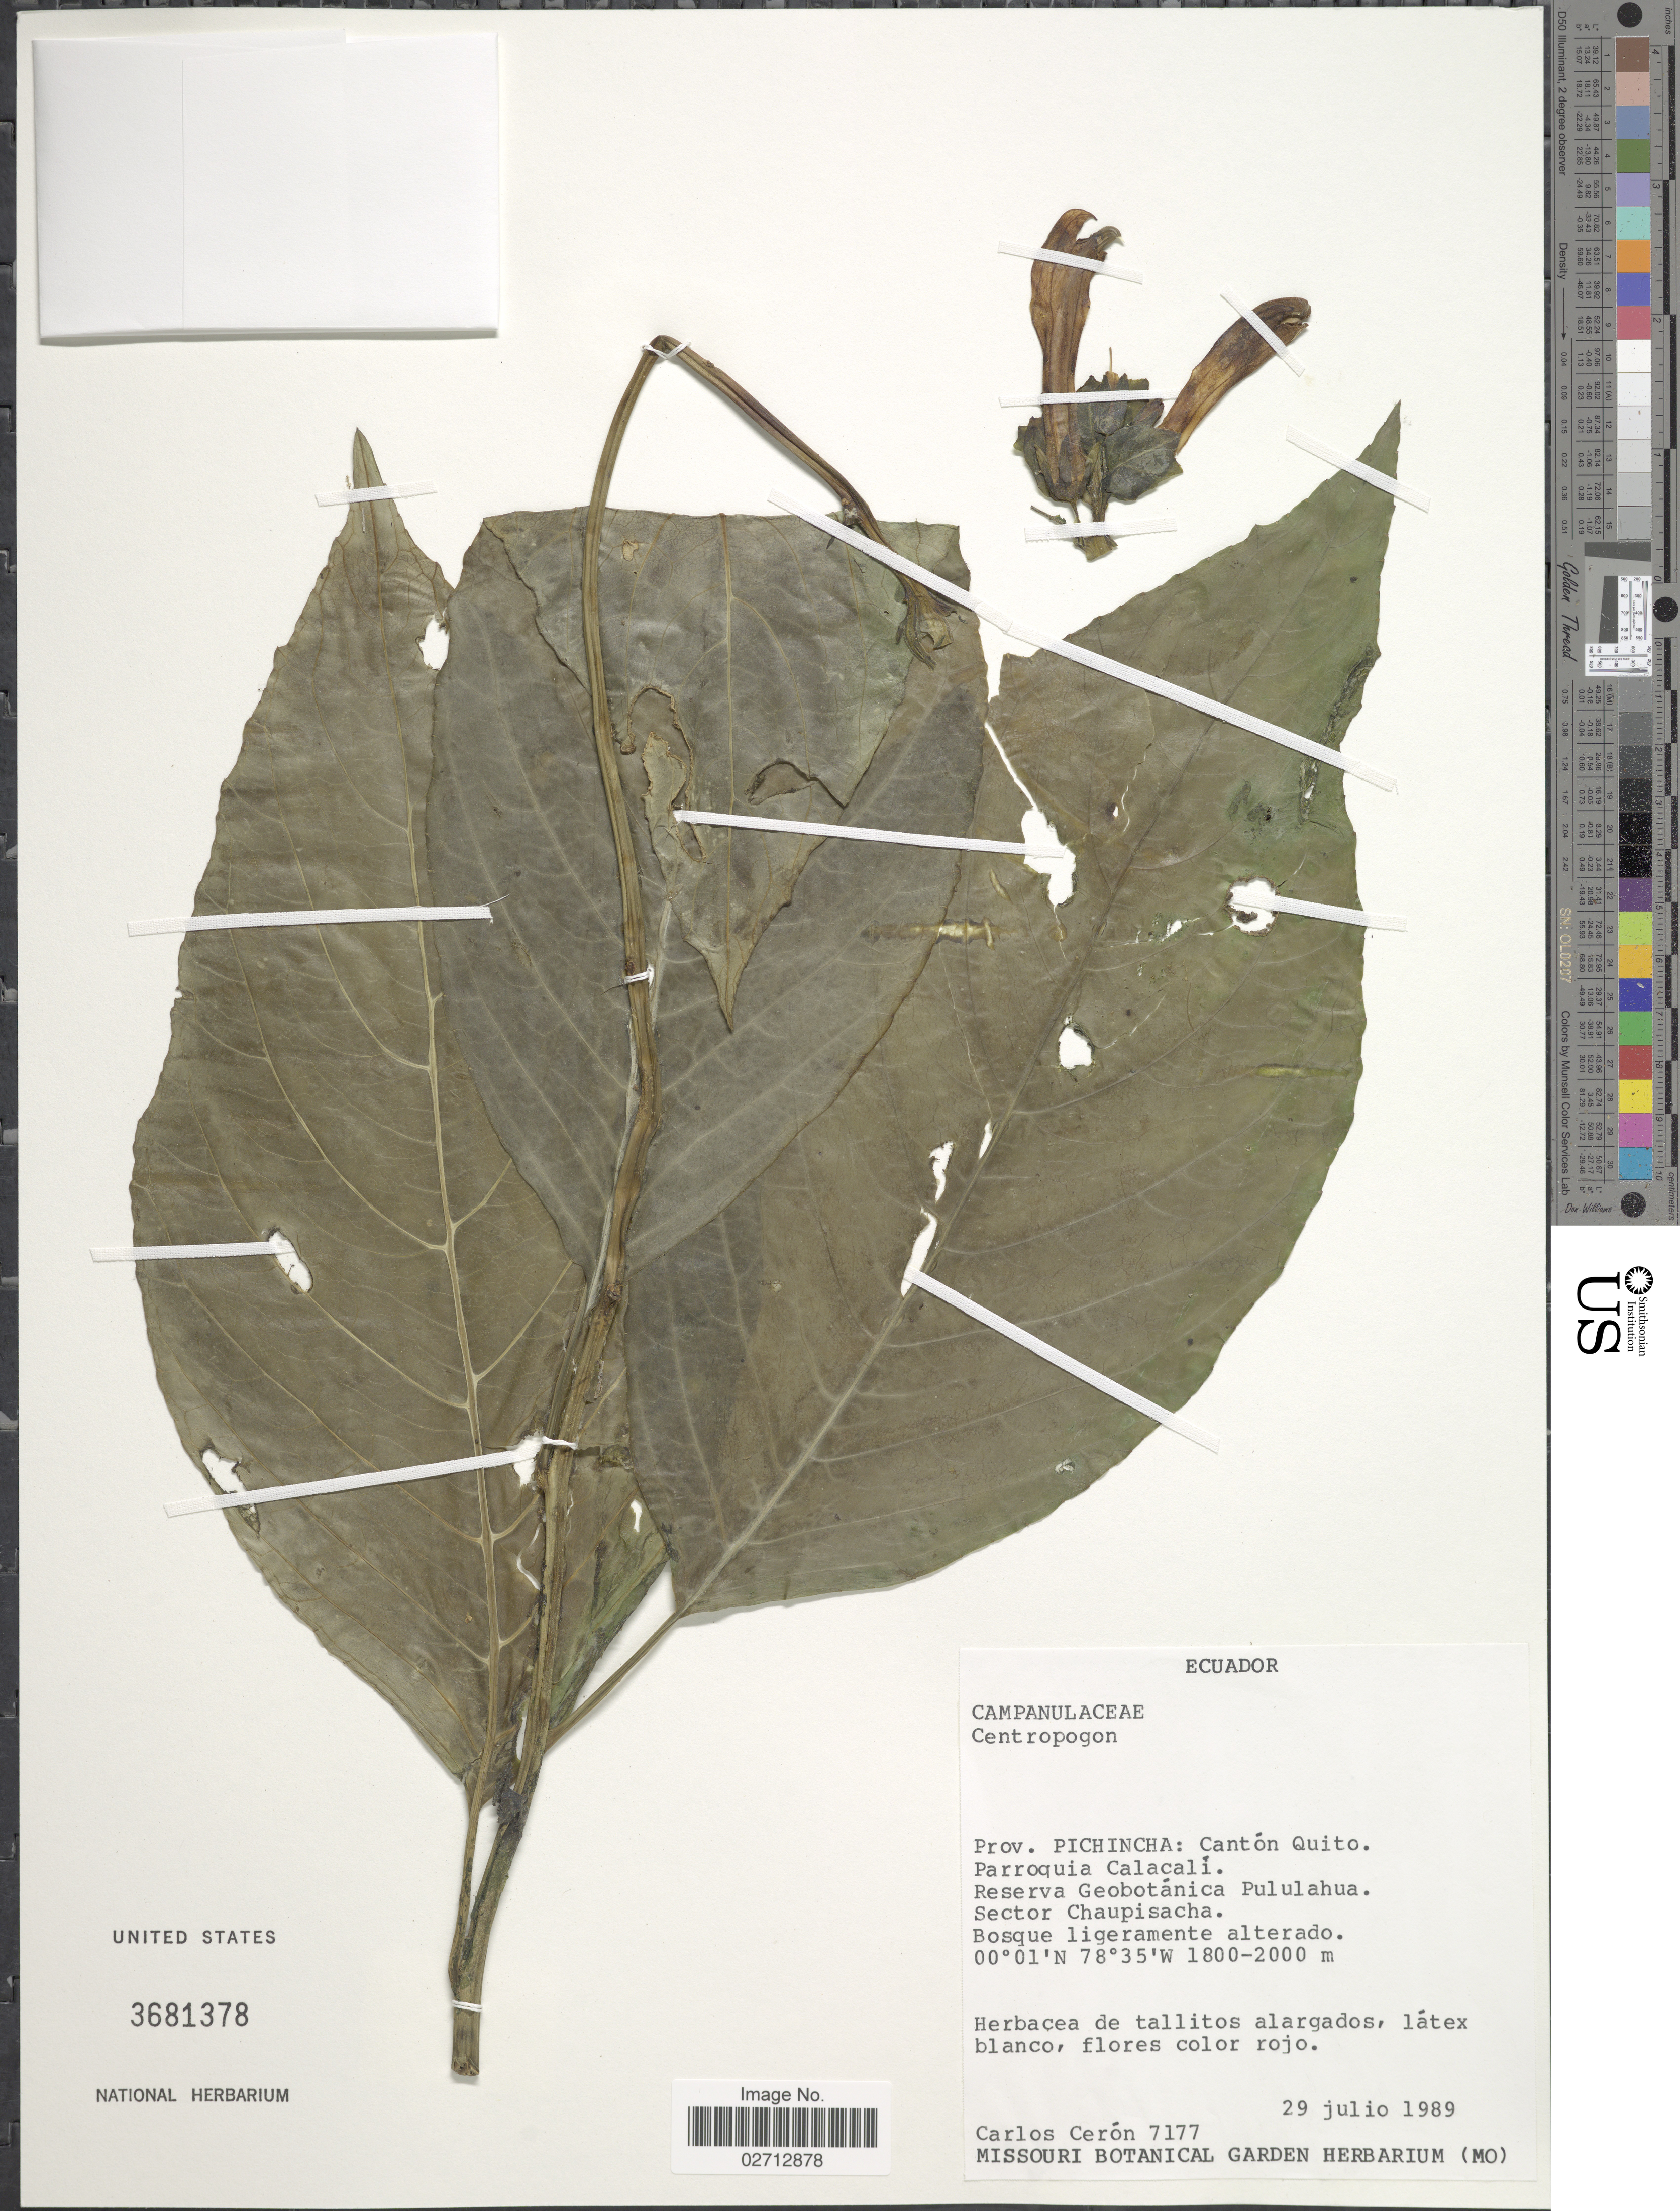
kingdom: Plantae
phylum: Tracheophyta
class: Magnoliopsida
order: Asterales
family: Campanulaceae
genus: Centropogon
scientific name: Centropogon sp.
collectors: C. E. Cerón M.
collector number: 7177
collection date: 1989-07-29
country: Ecuador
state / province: Pichincha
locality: Canton Quito. Parroquia Calacali. Reserva Geobotanica Pululahua. Sector Chaupisacha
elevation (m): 1800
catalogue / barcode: US 3681378